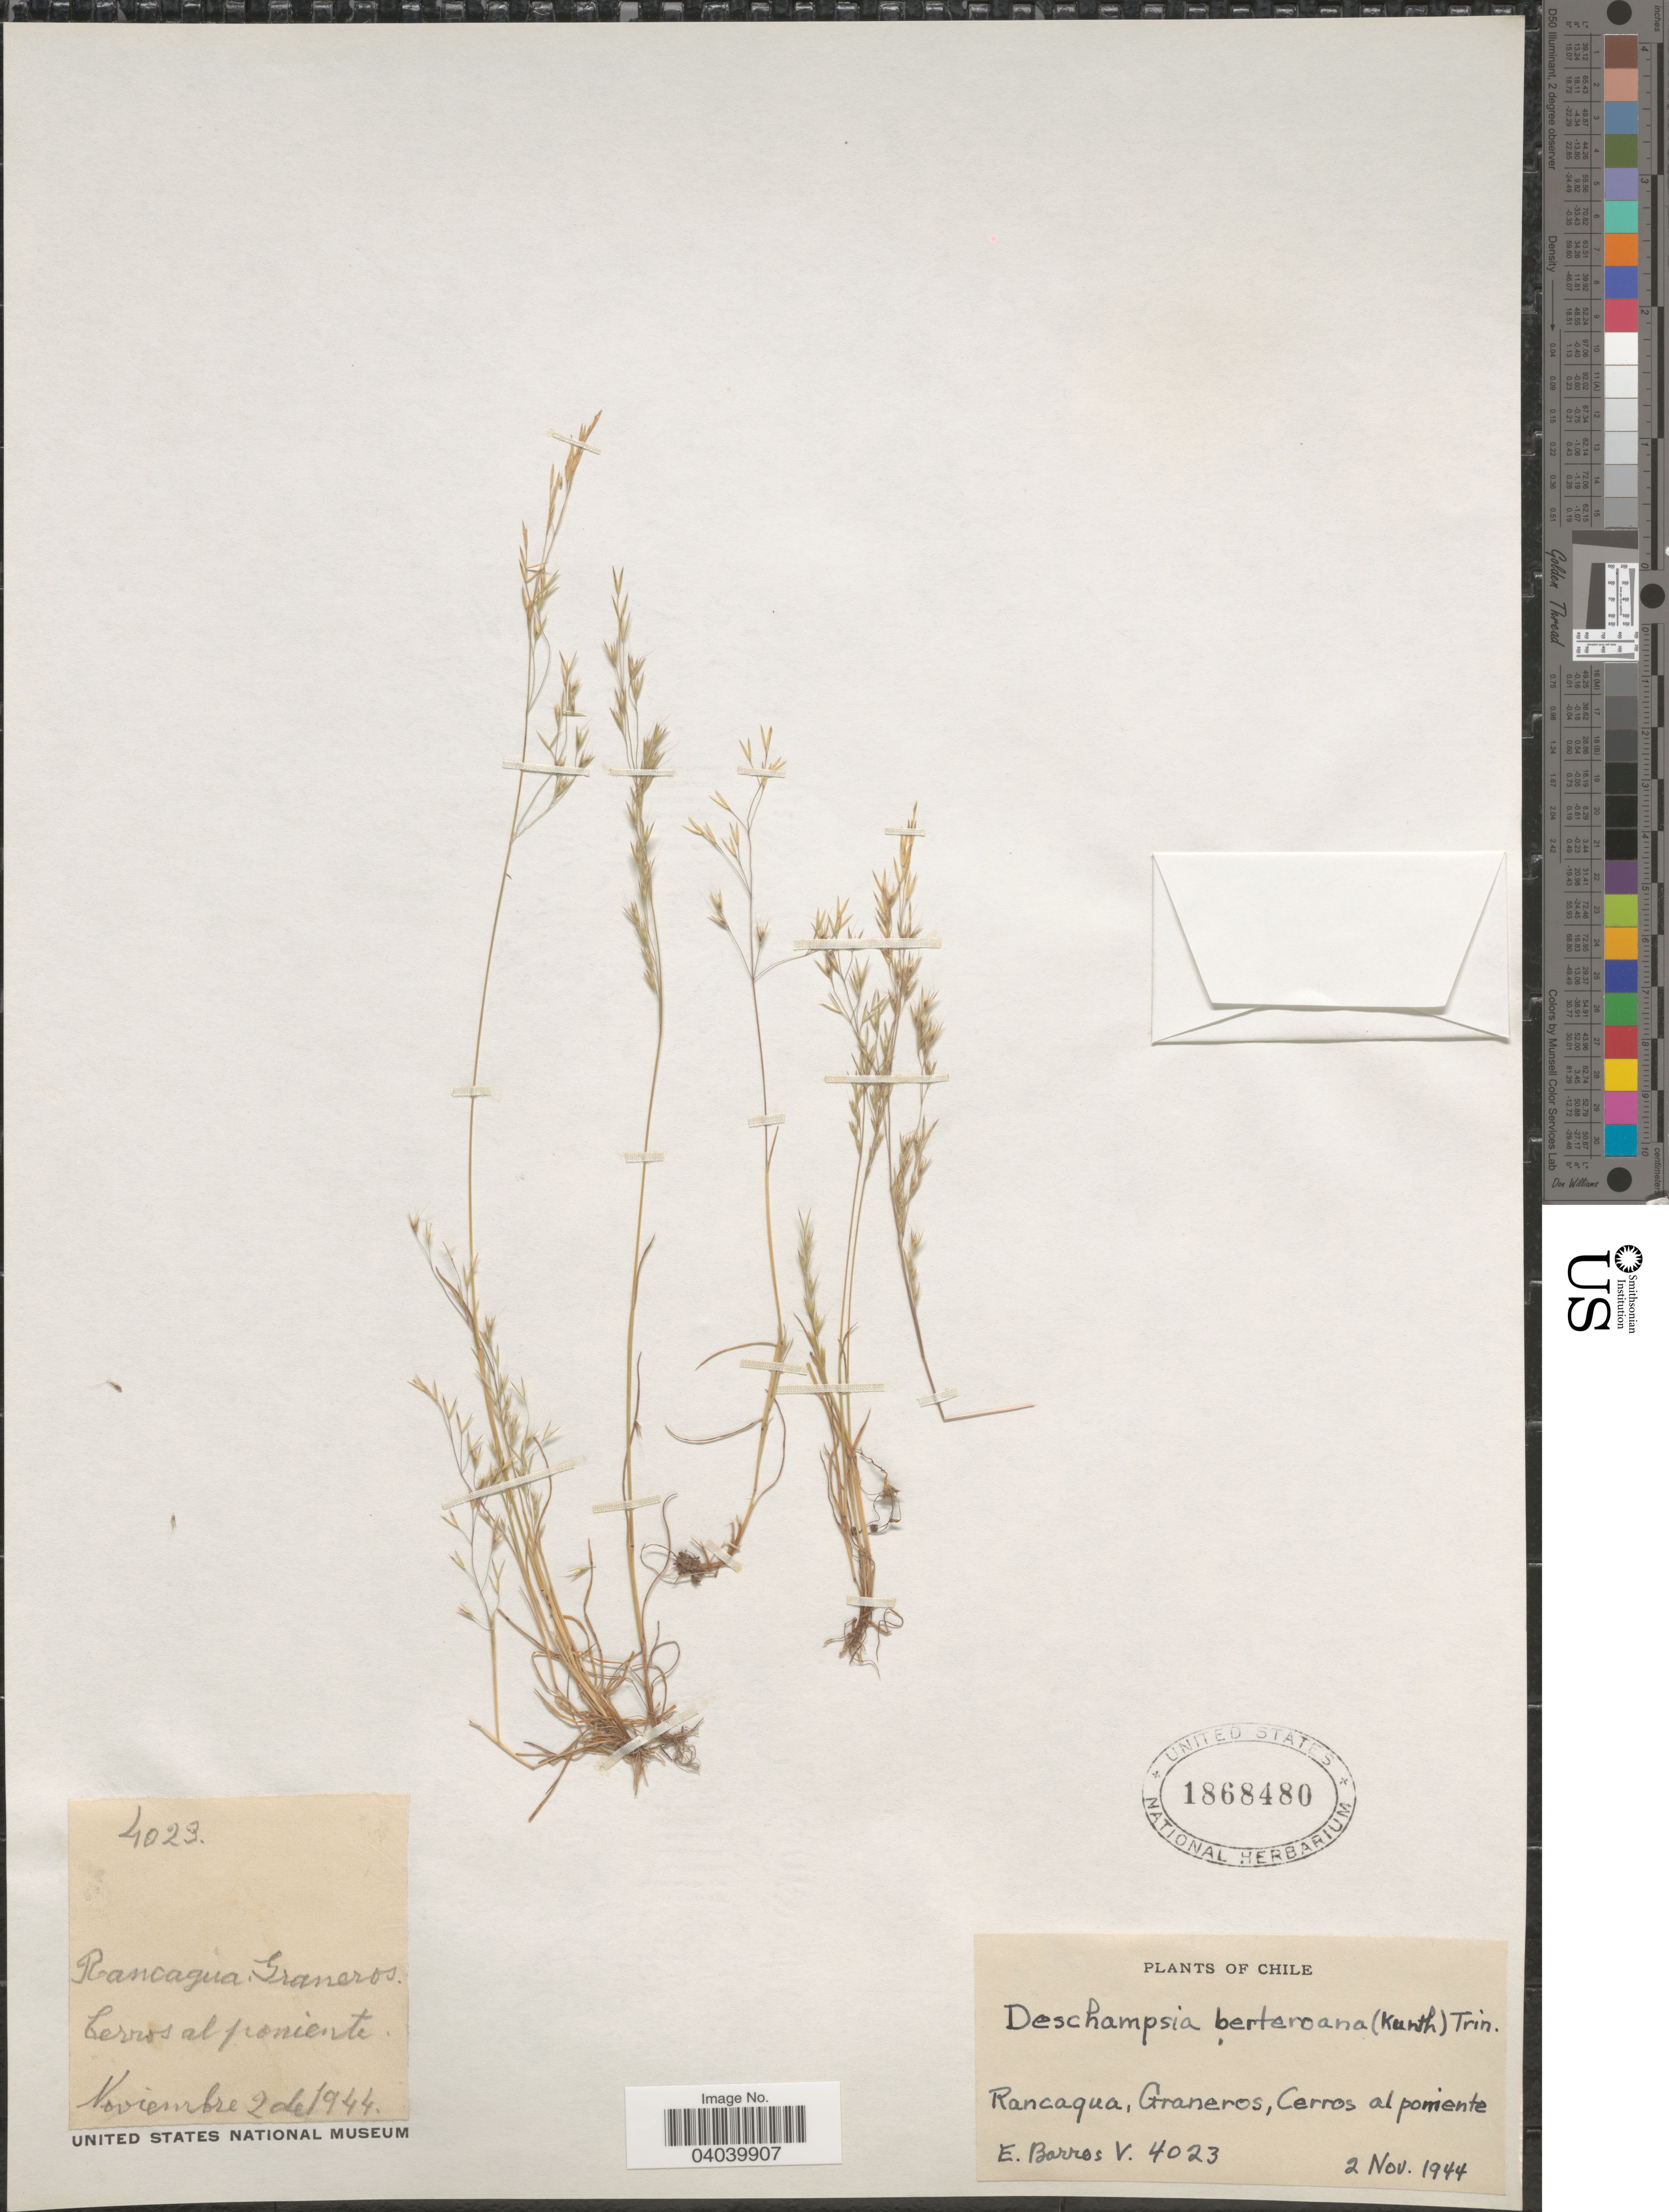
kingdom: Plantae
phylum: Tracheophyta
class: Liliopsida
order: Poales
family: Poaceae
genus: Deschampsia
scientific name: Deschampsia berteroana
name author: (Kunth) Trin.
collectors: E. Barros V.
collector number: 4023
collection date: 1944-11-02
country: Chile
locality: Rancagua, Graneros, Cerros al poniente.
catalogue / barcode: US 1868480